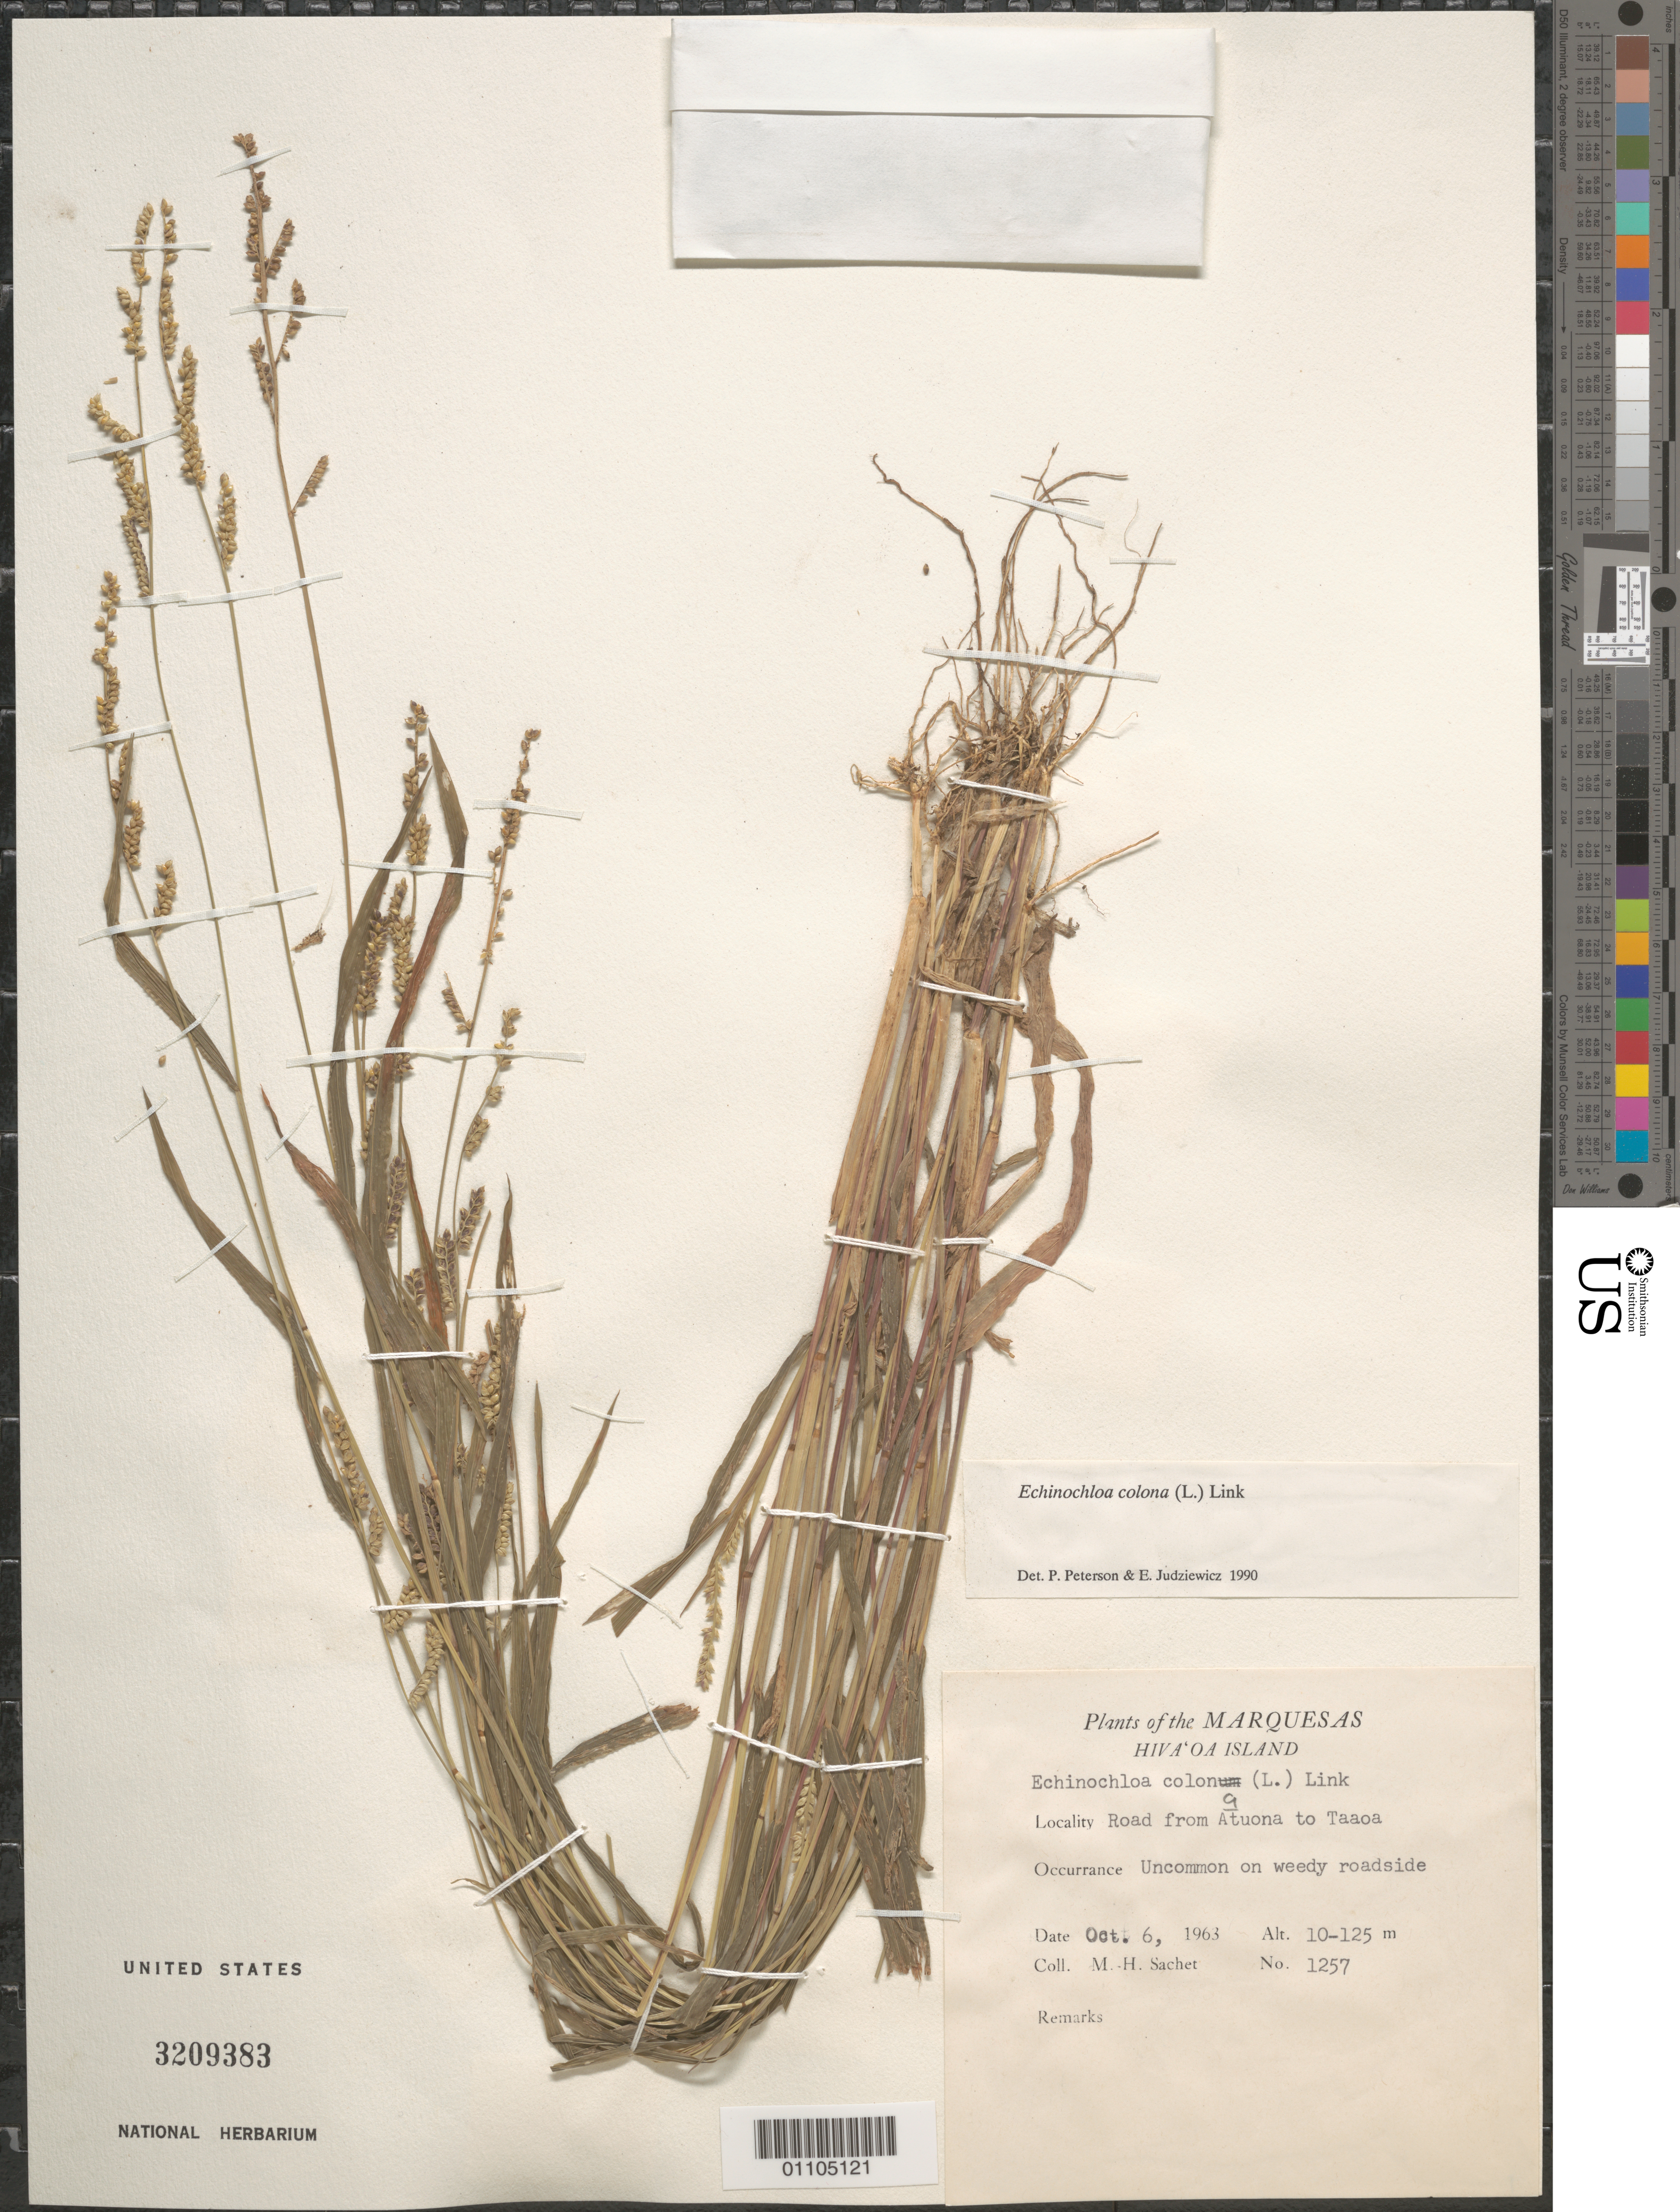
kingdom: Plantae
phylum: Tracheophyta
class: Liliopsida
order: Poales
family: Poaceae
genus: Echinochloa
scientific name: Echinochloa colona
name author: (L.) Link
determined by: Peterson, P. M.; Judziewicz, E. J.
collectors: M.-H. Sachet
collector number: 1257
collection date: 1963-10-06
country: French Polynesia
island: Hiva Oa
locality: road from Atuona to Taaoa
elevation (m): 10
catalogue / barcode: US 3209383